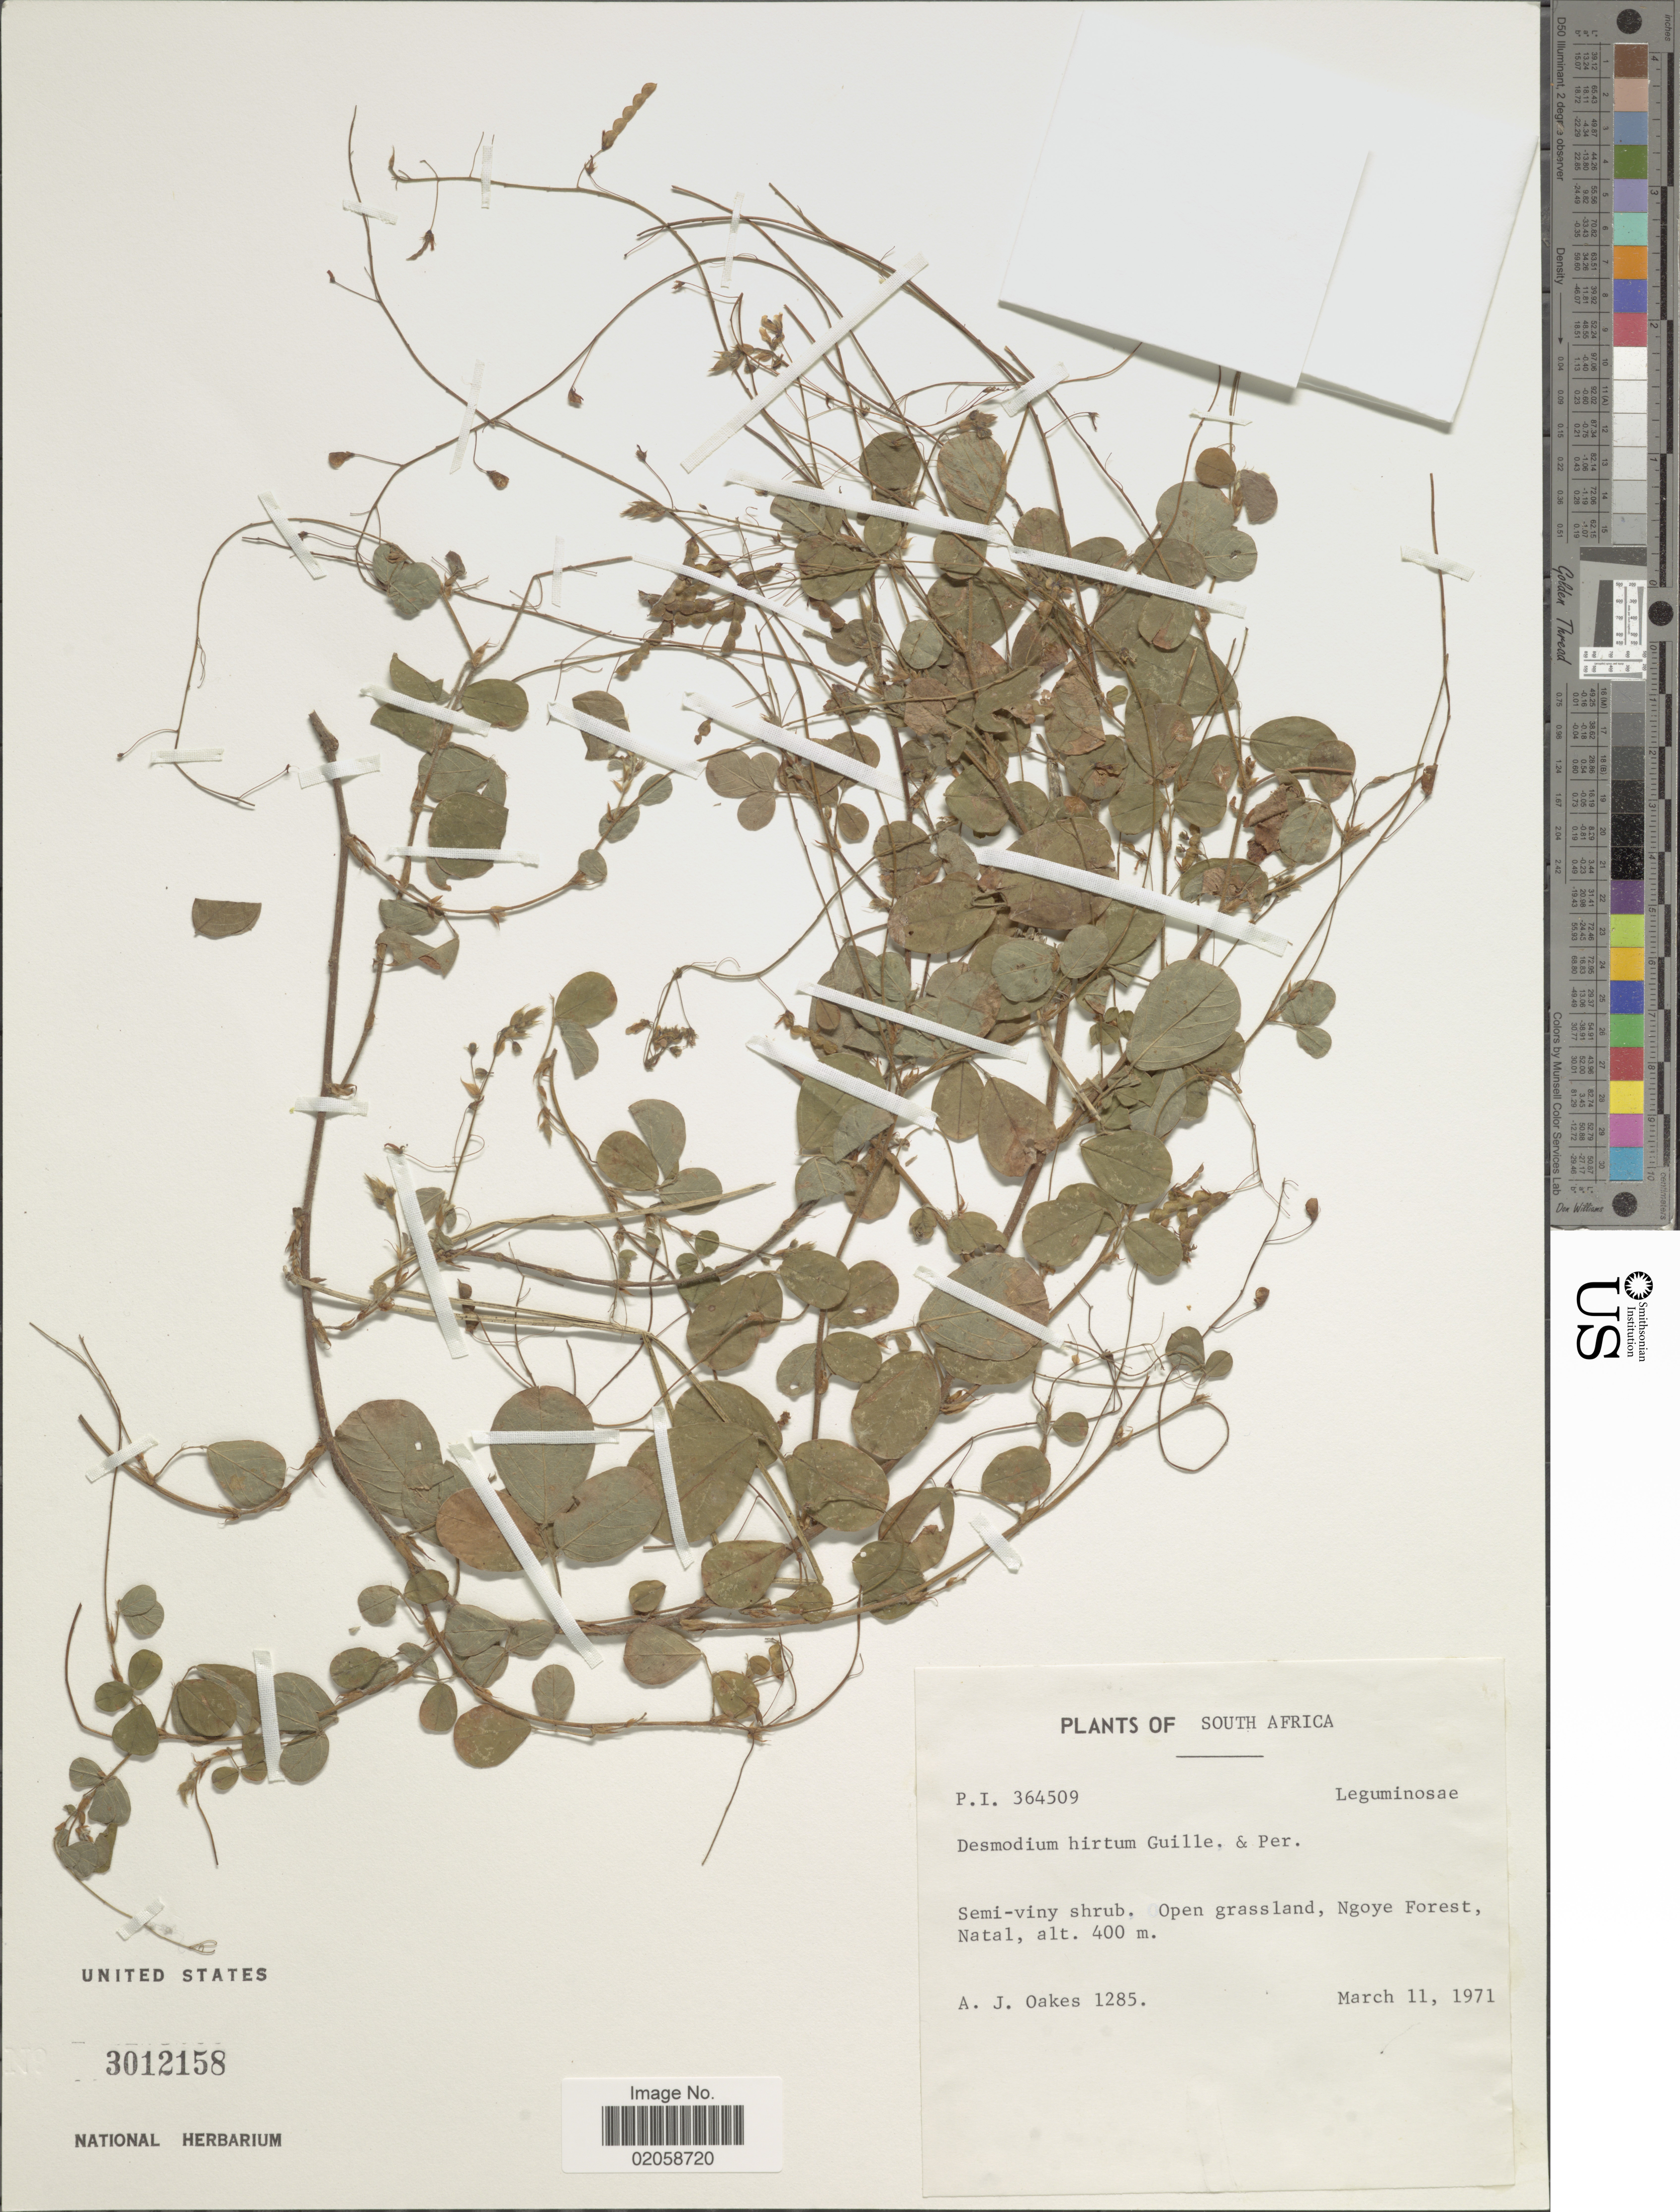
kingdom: Plantae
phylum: Tracheophyta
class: Magnoliopsida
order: Fabales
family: Fabaceae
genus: Grona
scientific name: Grona hirta var. hirta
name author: (Guill. & Perr.) H. Ohashi & K. Ohashi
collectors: A. Oakes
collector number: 1285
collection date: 1971-03-11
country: South Africa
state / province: KwaZulu-Natal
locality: Open grassland, Ngoye Forest, Natal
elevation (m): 400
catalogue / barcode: US 3012158